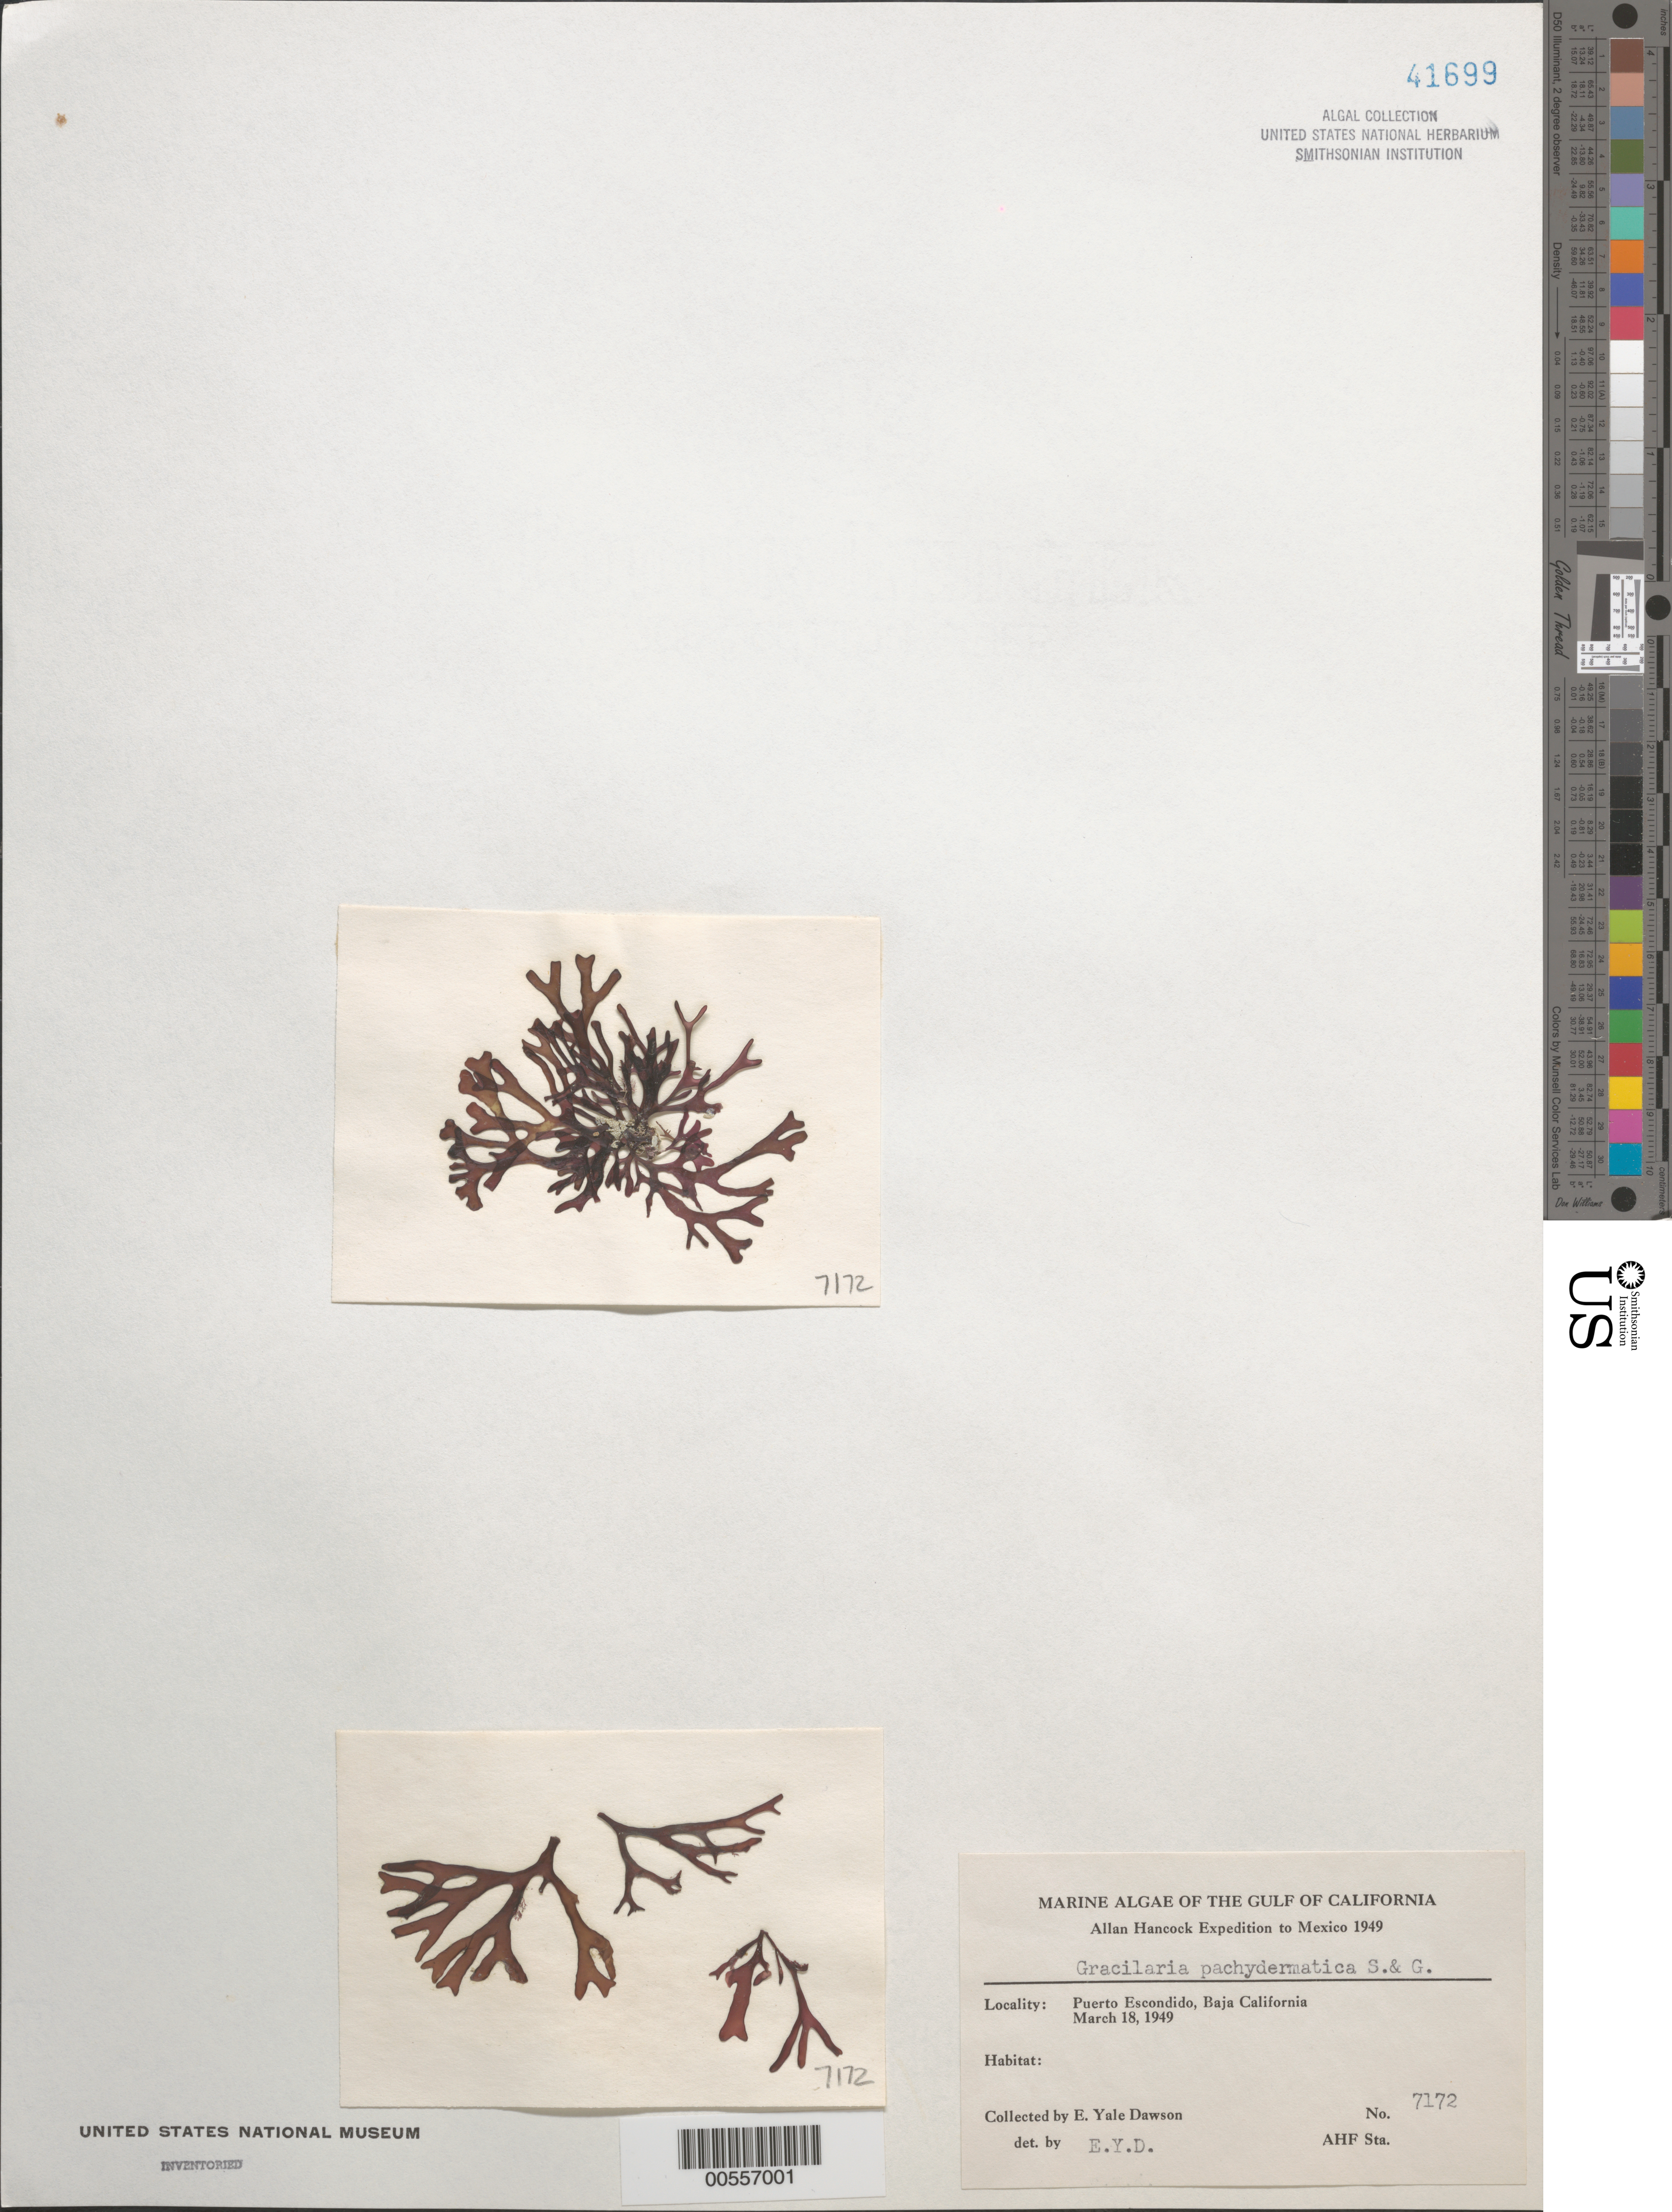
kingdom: Plantae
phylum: Rhodophyta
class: Florideophyceae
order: Gracilariales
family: Gracilariaceae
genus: Gracilaria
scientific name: Gracilaria pachydermatica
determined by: Dawson, E. Y.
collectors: E. Y. Dawson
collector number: EYD 7172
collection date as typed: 18 Mar 1949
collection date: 1949-03-18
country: Mexico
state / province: Baja California Sur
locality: Puerto Escondido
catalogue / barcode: US 41699